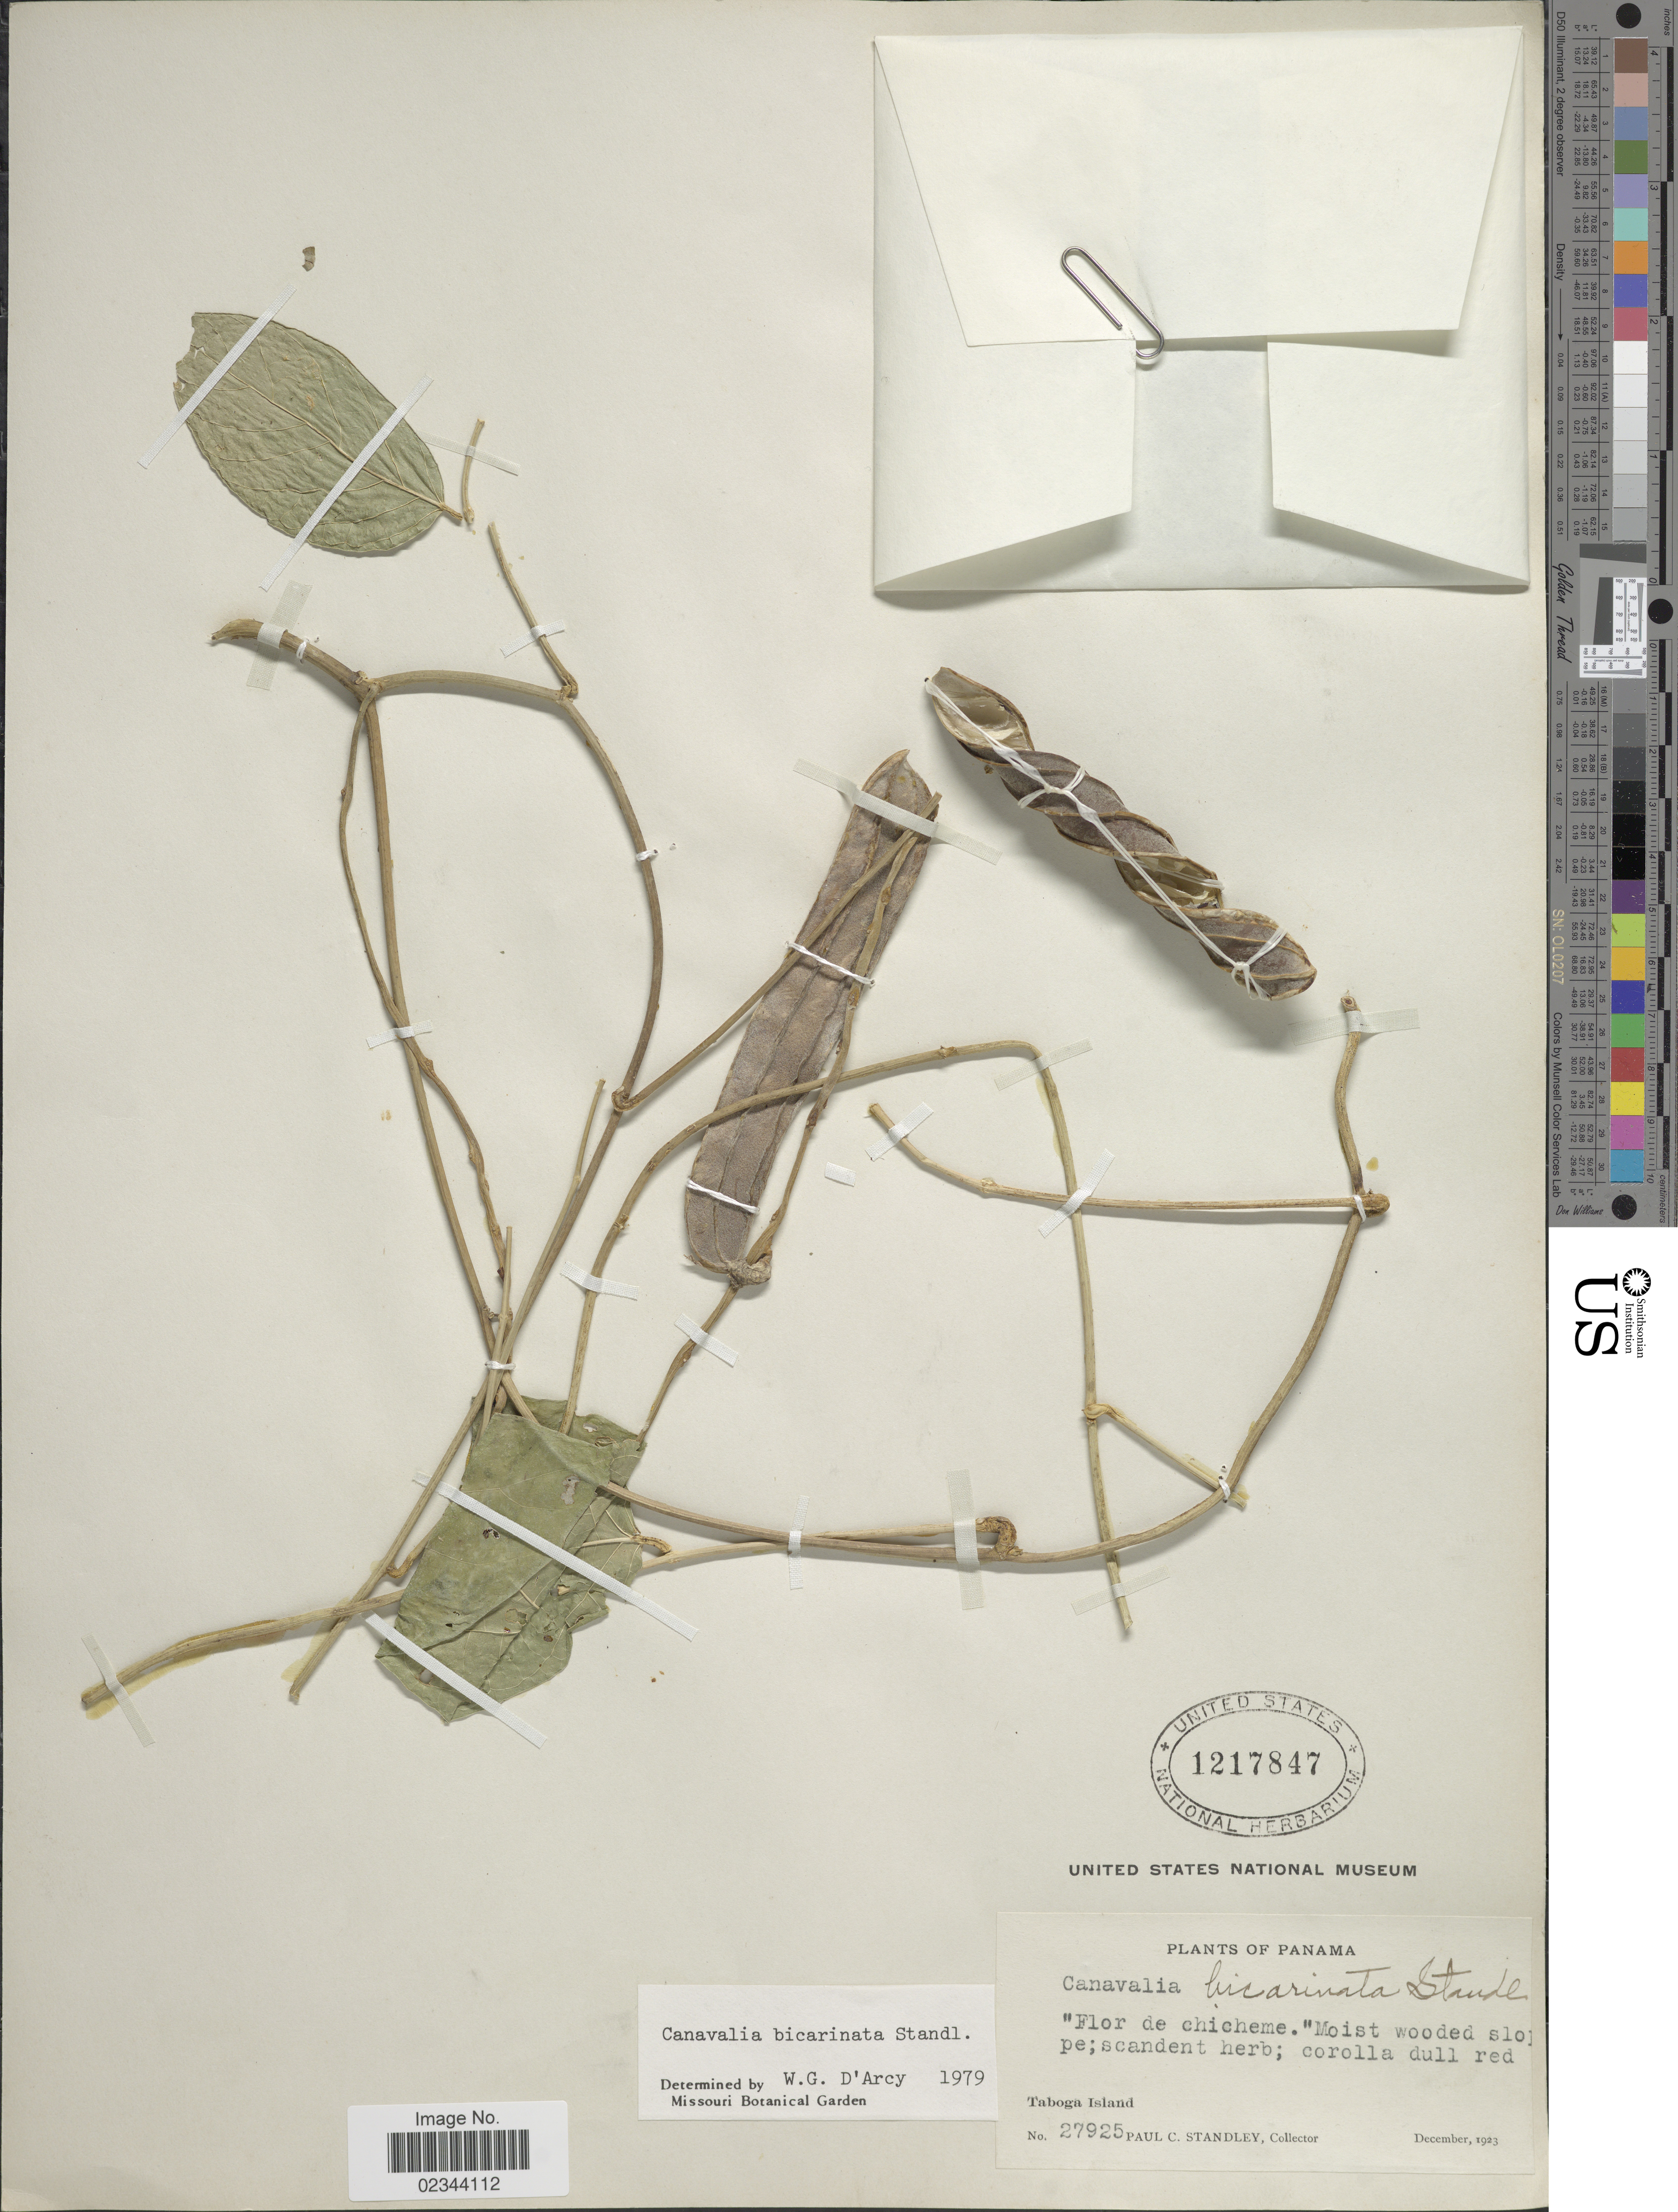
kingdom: Plantae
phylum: Tracheophyta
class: Magnoliopsida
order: Fabales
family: Fabaceae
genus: Canavalia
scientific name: Canavalia bicarinata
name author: Standl.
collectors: P. C. Standley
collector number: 27925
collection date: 1923-12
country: Panama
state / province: Panamá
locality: Taboga Island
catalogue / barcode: US 1217847